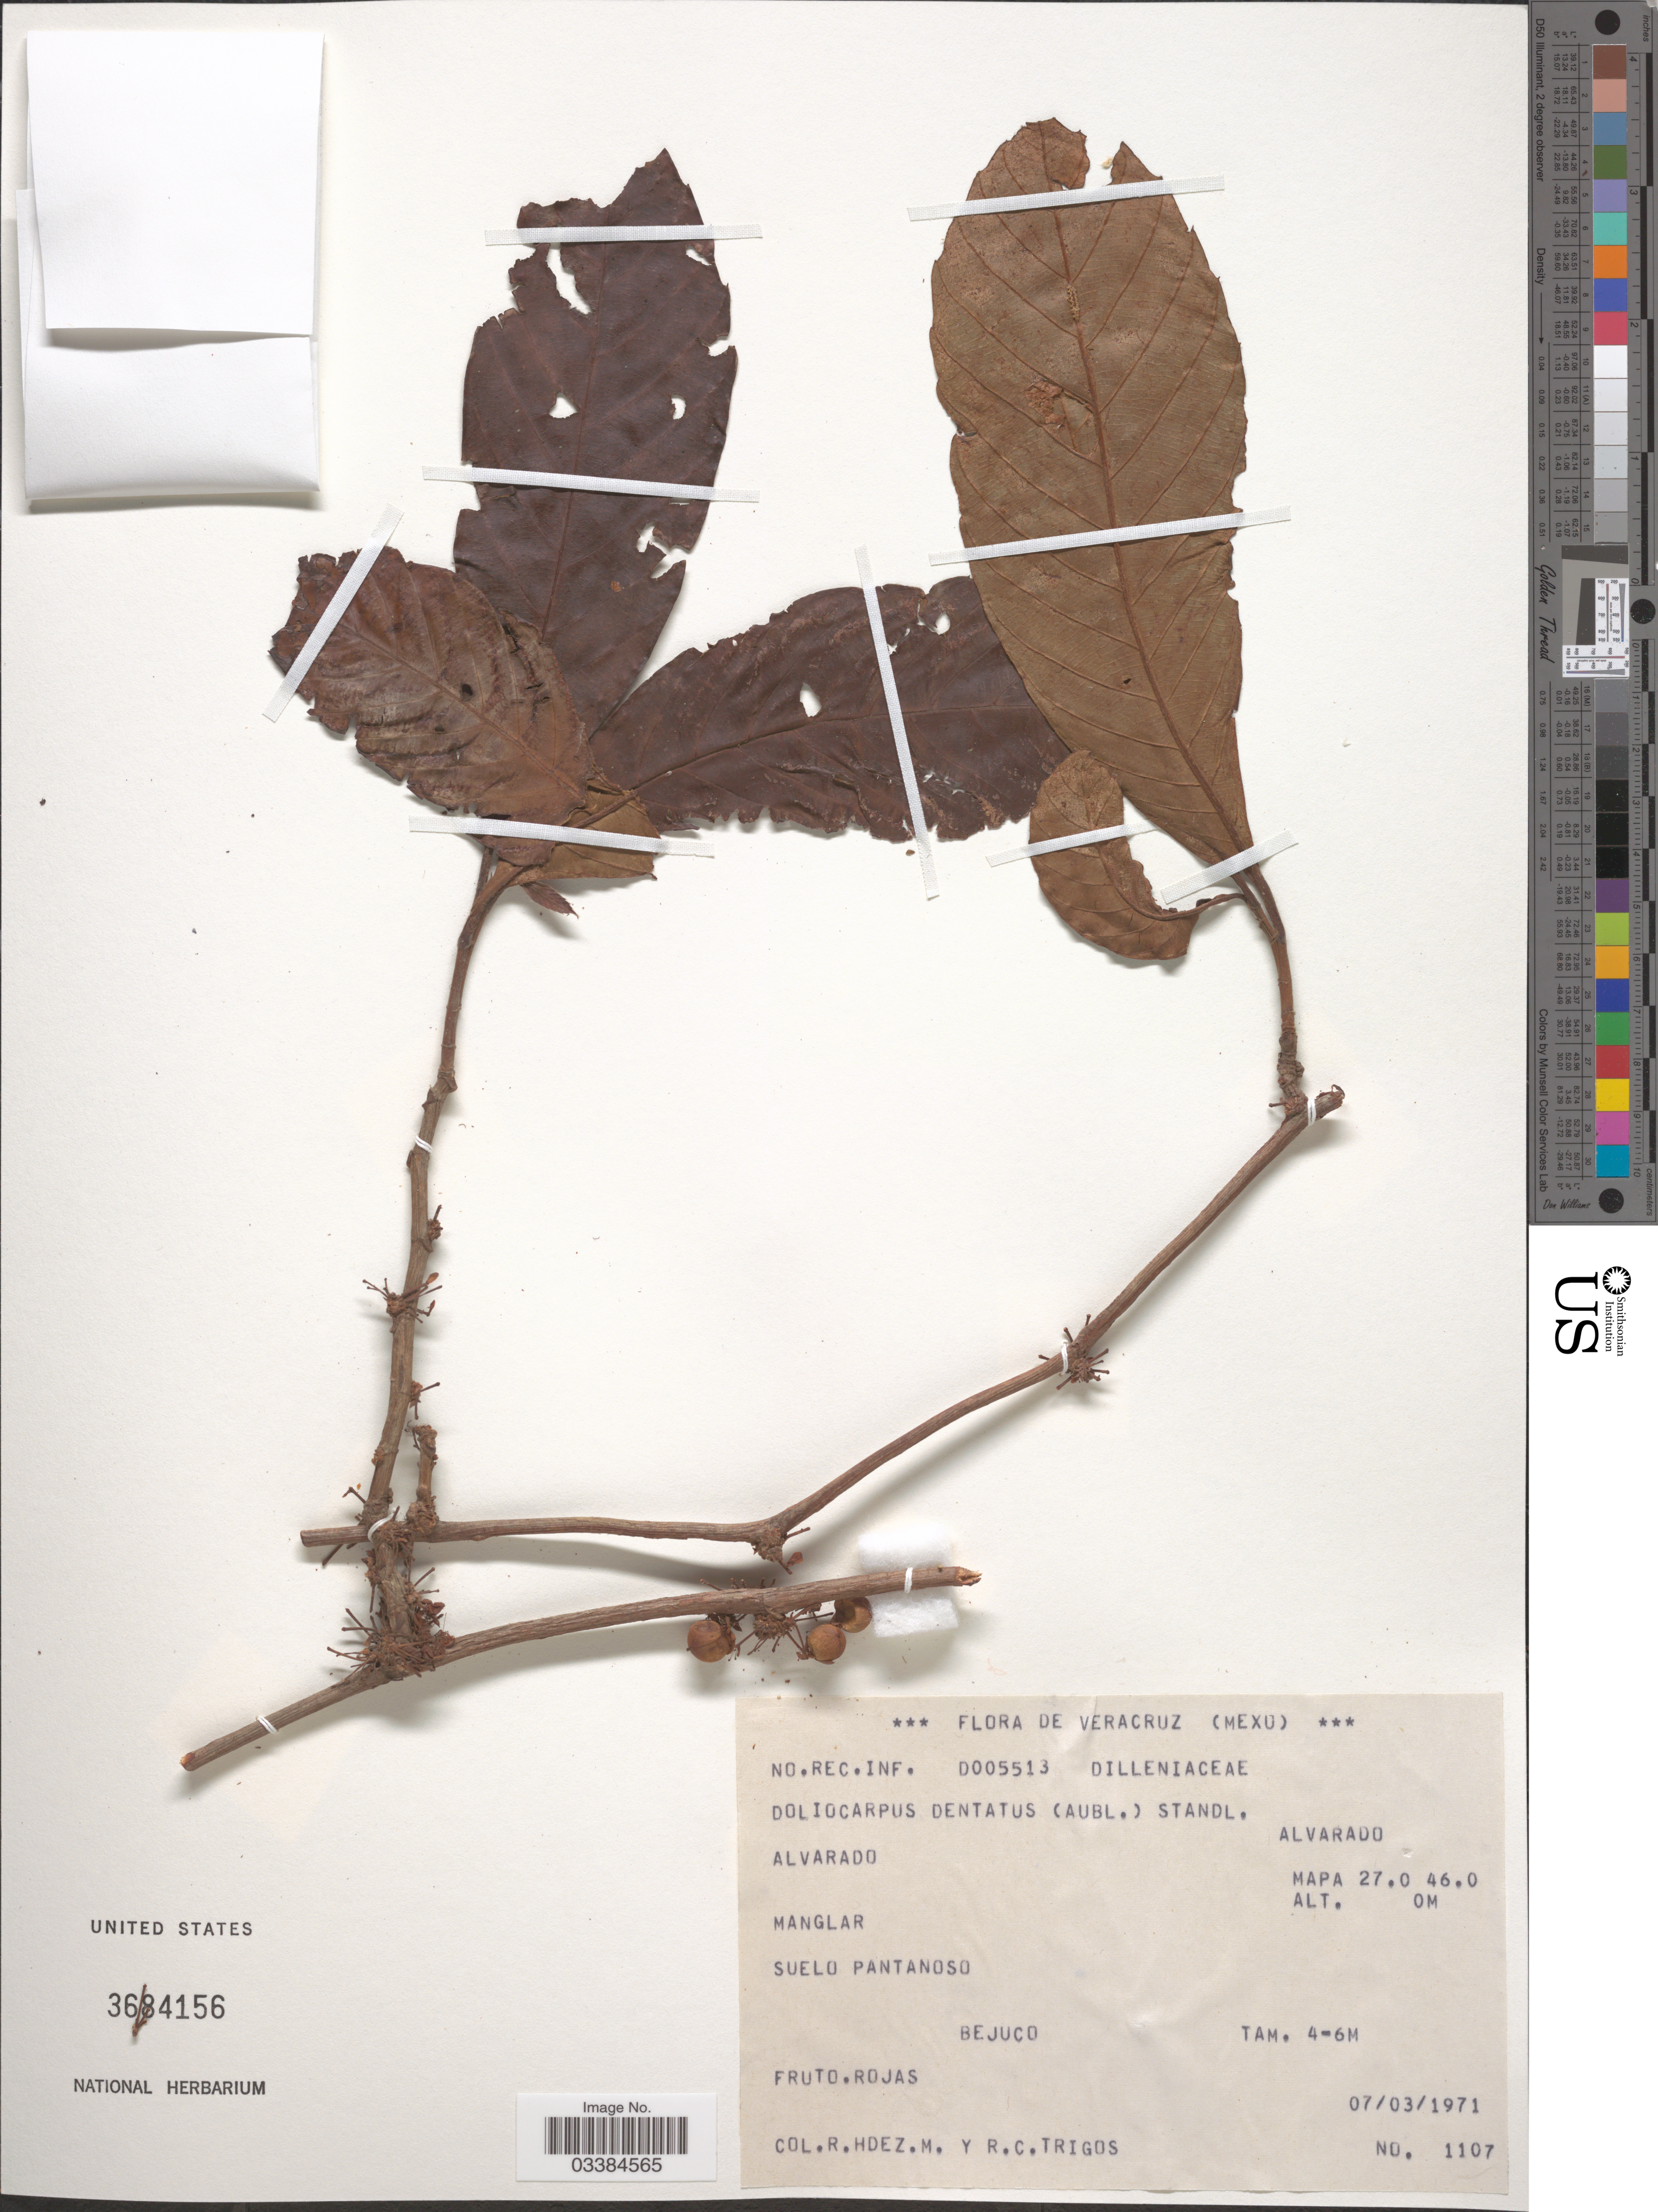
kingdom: Plantae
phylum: Tracheophyta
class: Magnoliopsida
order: Dilleniales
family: Dilleniaceae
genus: Doliocarpus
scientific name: Doliocarpus dentatus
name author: (Aubl.) Standl.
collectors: R. Hdez & R. Trigos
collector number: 1107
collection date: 1971-03-07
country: Mexico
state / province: Veracruz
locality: Veracruz. Alvarado. Manglar. Alvarado. Mapa 27.0 46.0.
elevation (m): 0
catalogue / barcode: US 3684156